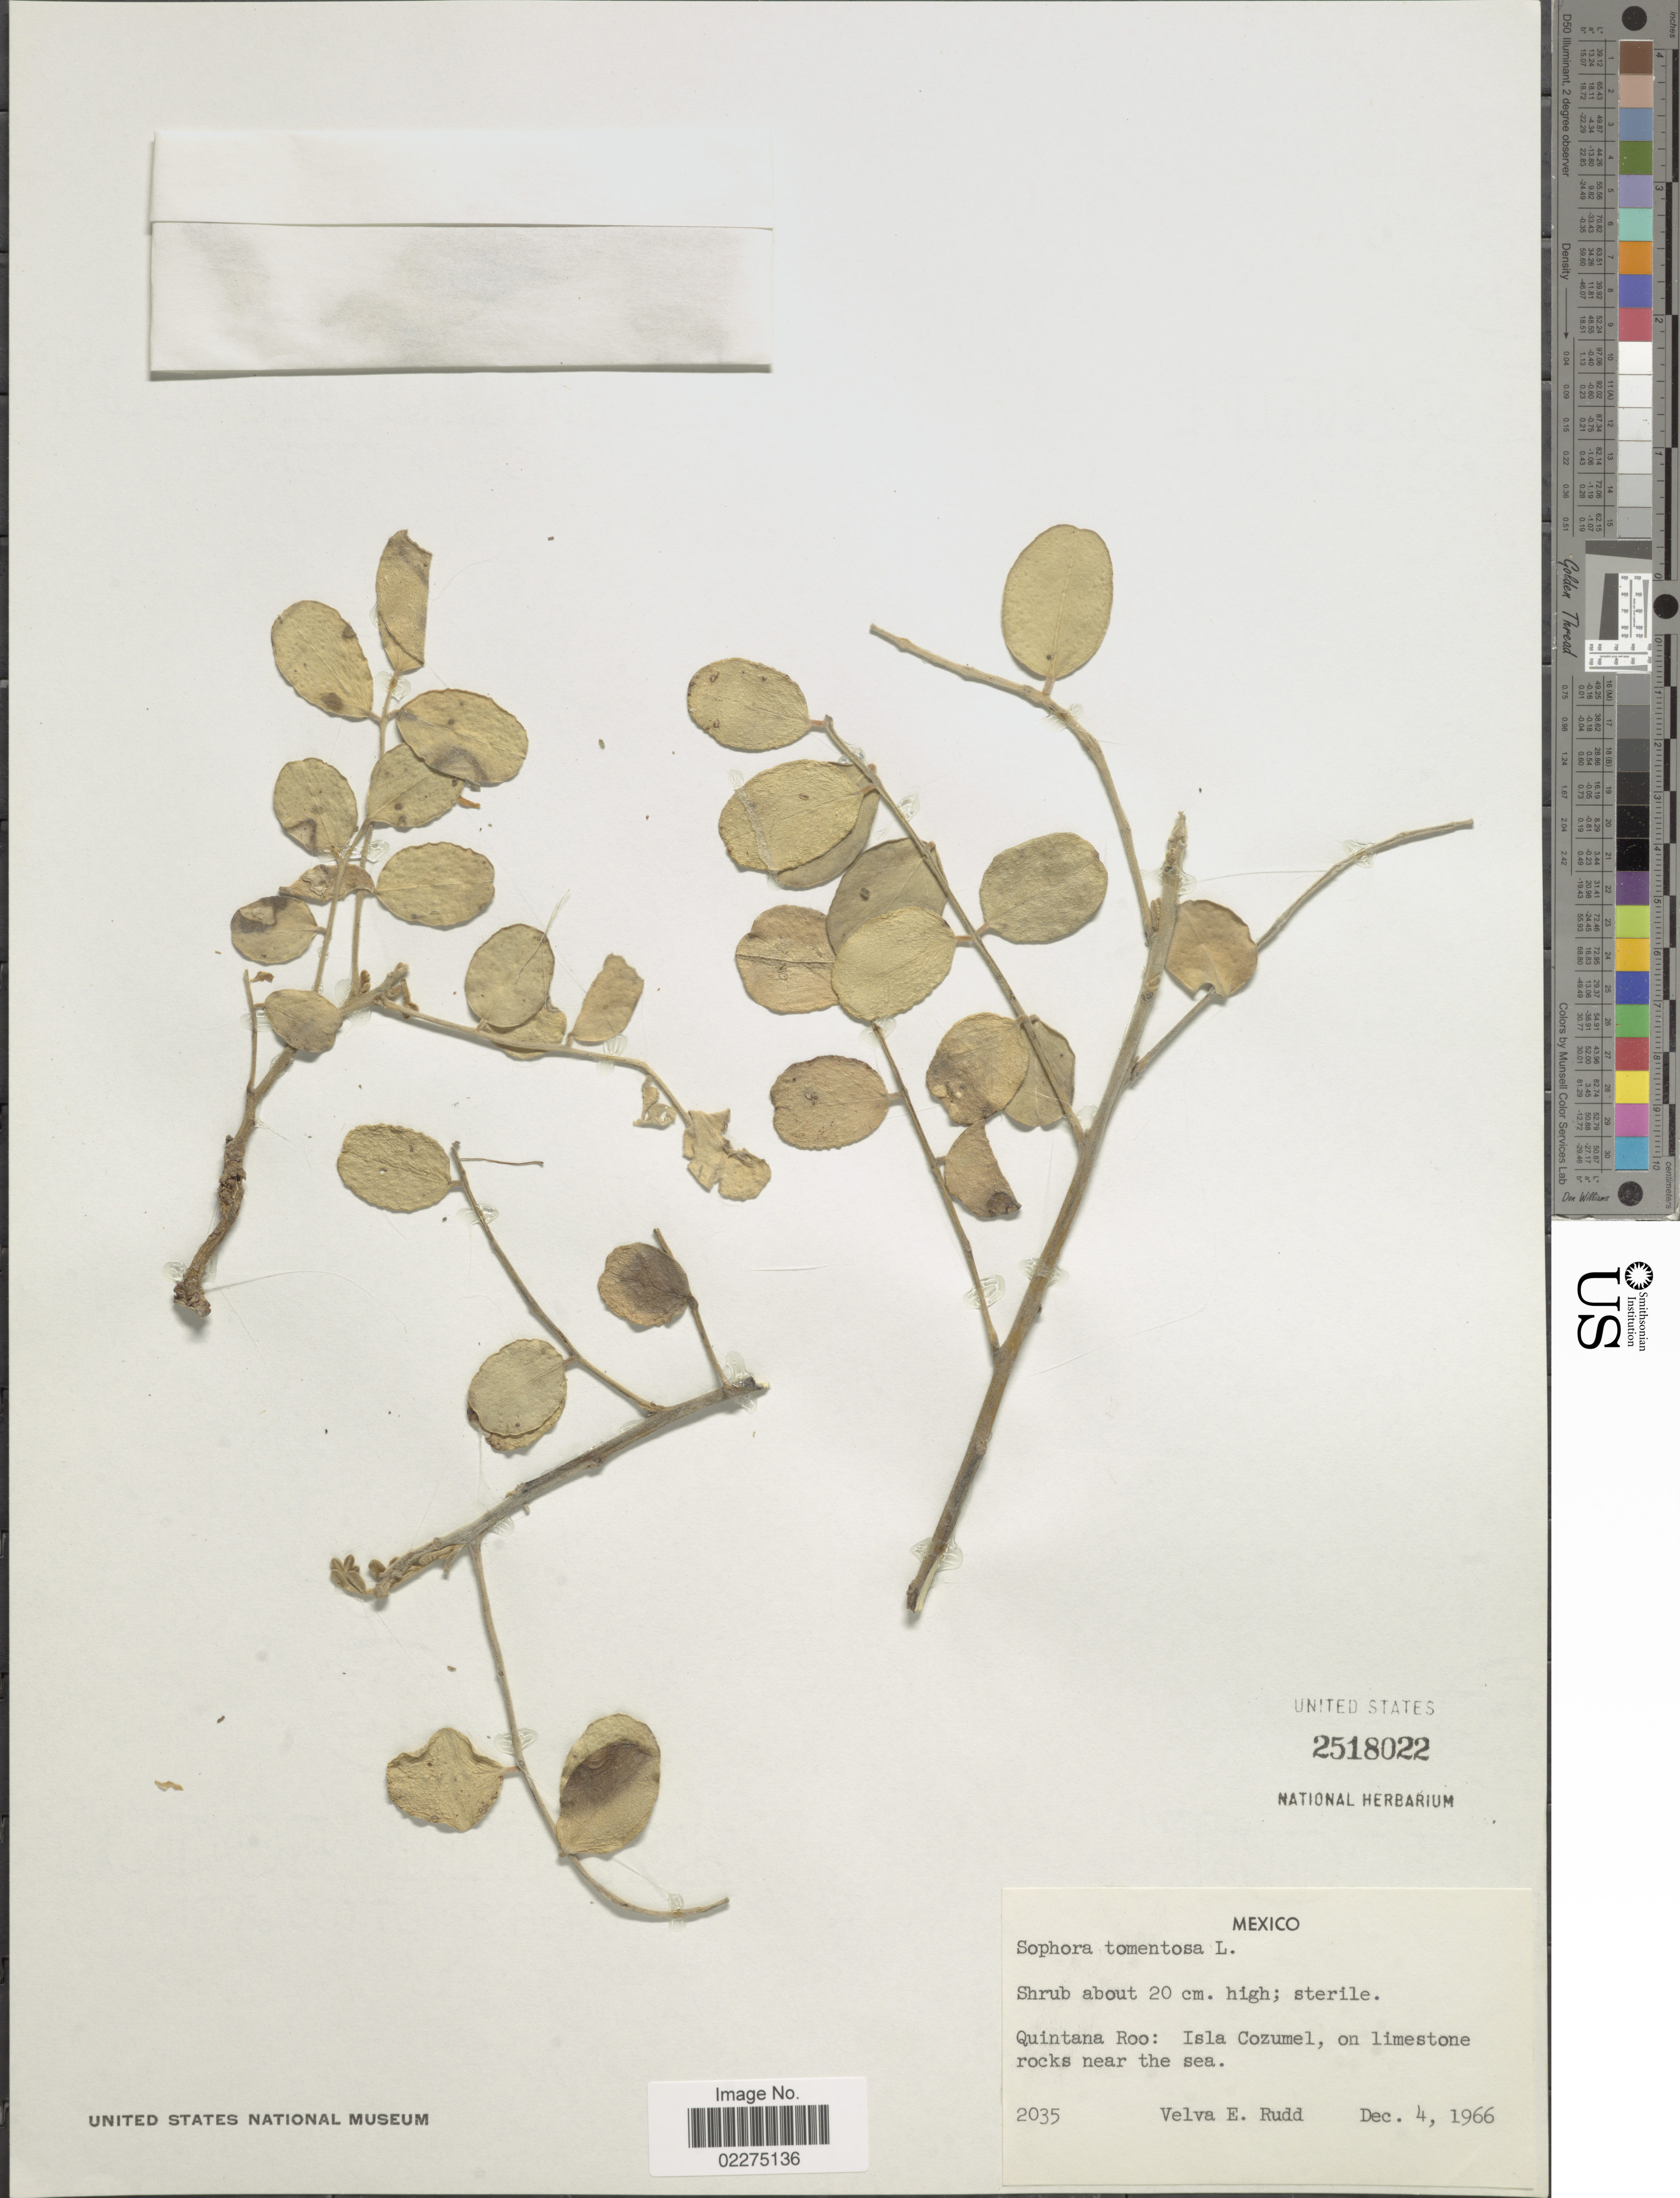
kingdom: Plantae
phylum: Tracheophyta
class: Magnoliopsida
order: Fabales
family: Fabaceae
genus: Sophora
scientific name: Sophora tomentosa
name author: L.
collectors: V. E. Rudd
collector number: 2035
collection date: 1966-12-04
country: Mexico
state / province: Quintana Roo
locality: Isla Cozumel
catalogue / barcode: US 2518022